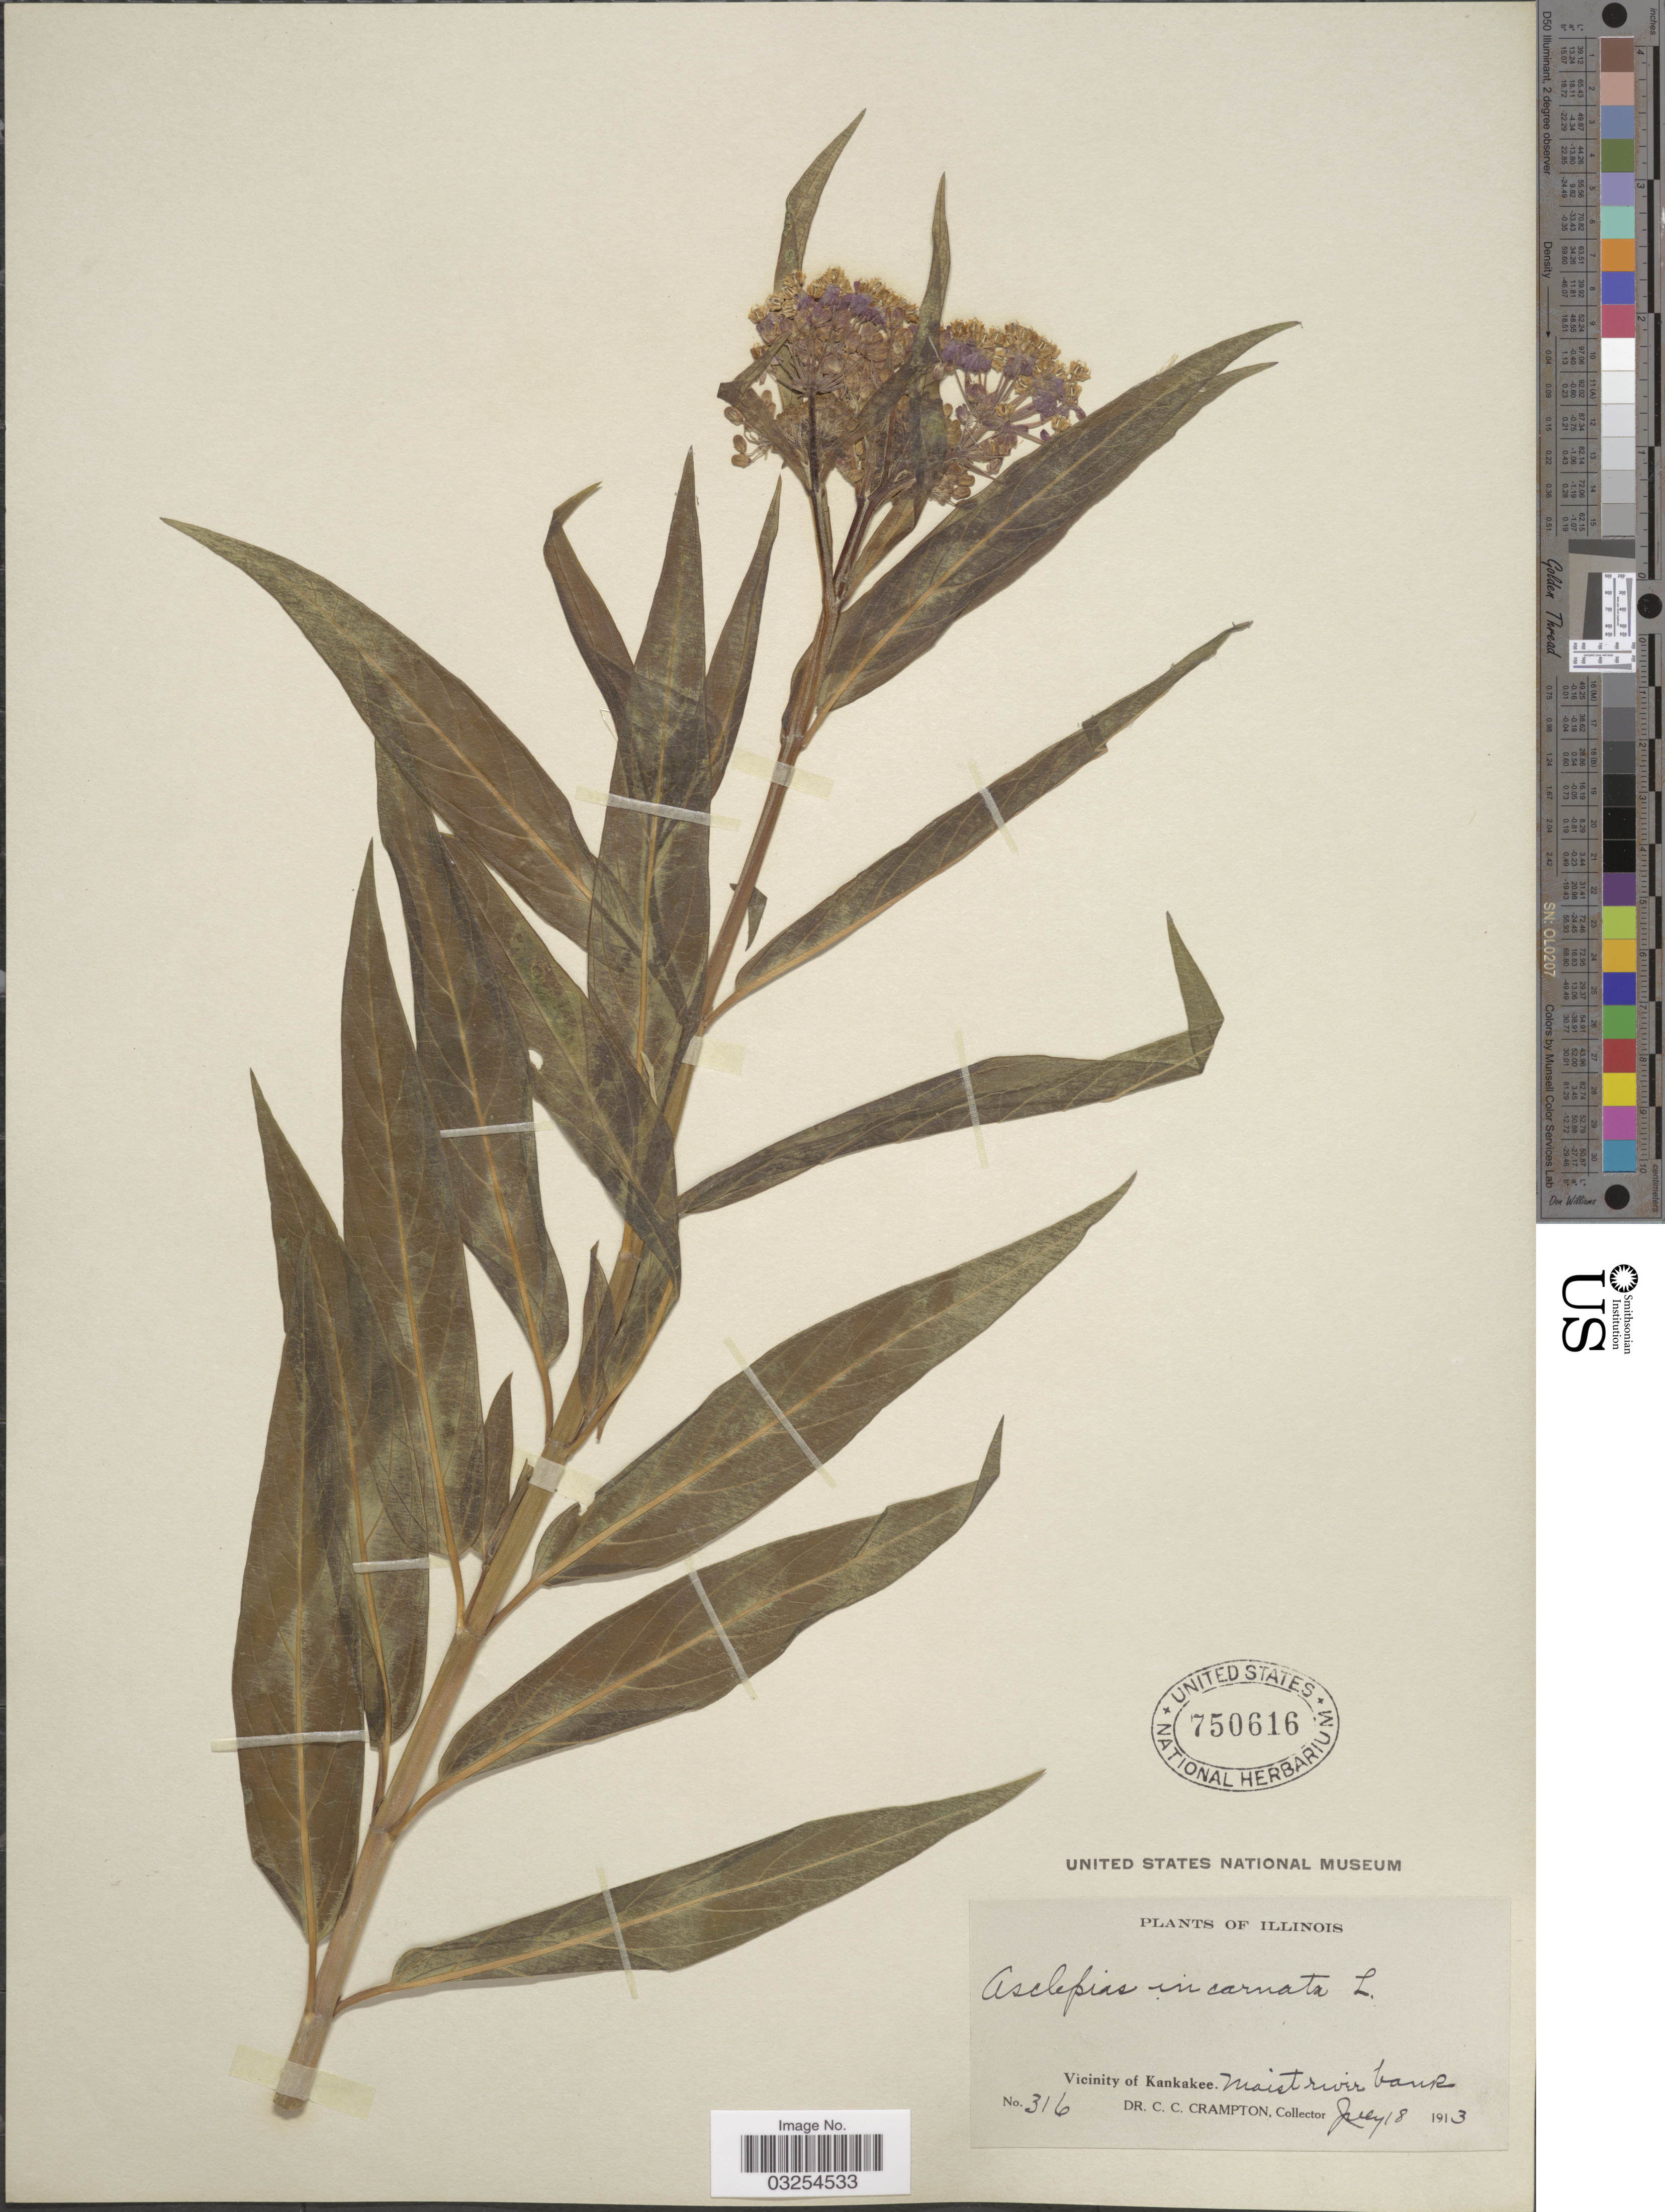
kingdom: Plantae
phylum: Tracheophyta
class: Magnoliopsida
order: Gentianales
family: Apocynaceae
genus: Asclepias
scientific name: Asclepias incarnata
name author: L.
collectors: C. Crampton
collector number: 316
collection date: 1913-07-18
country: United States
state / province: Illinois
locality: Vicinity of Kankakee, moist river bank.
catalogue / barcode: US 750616